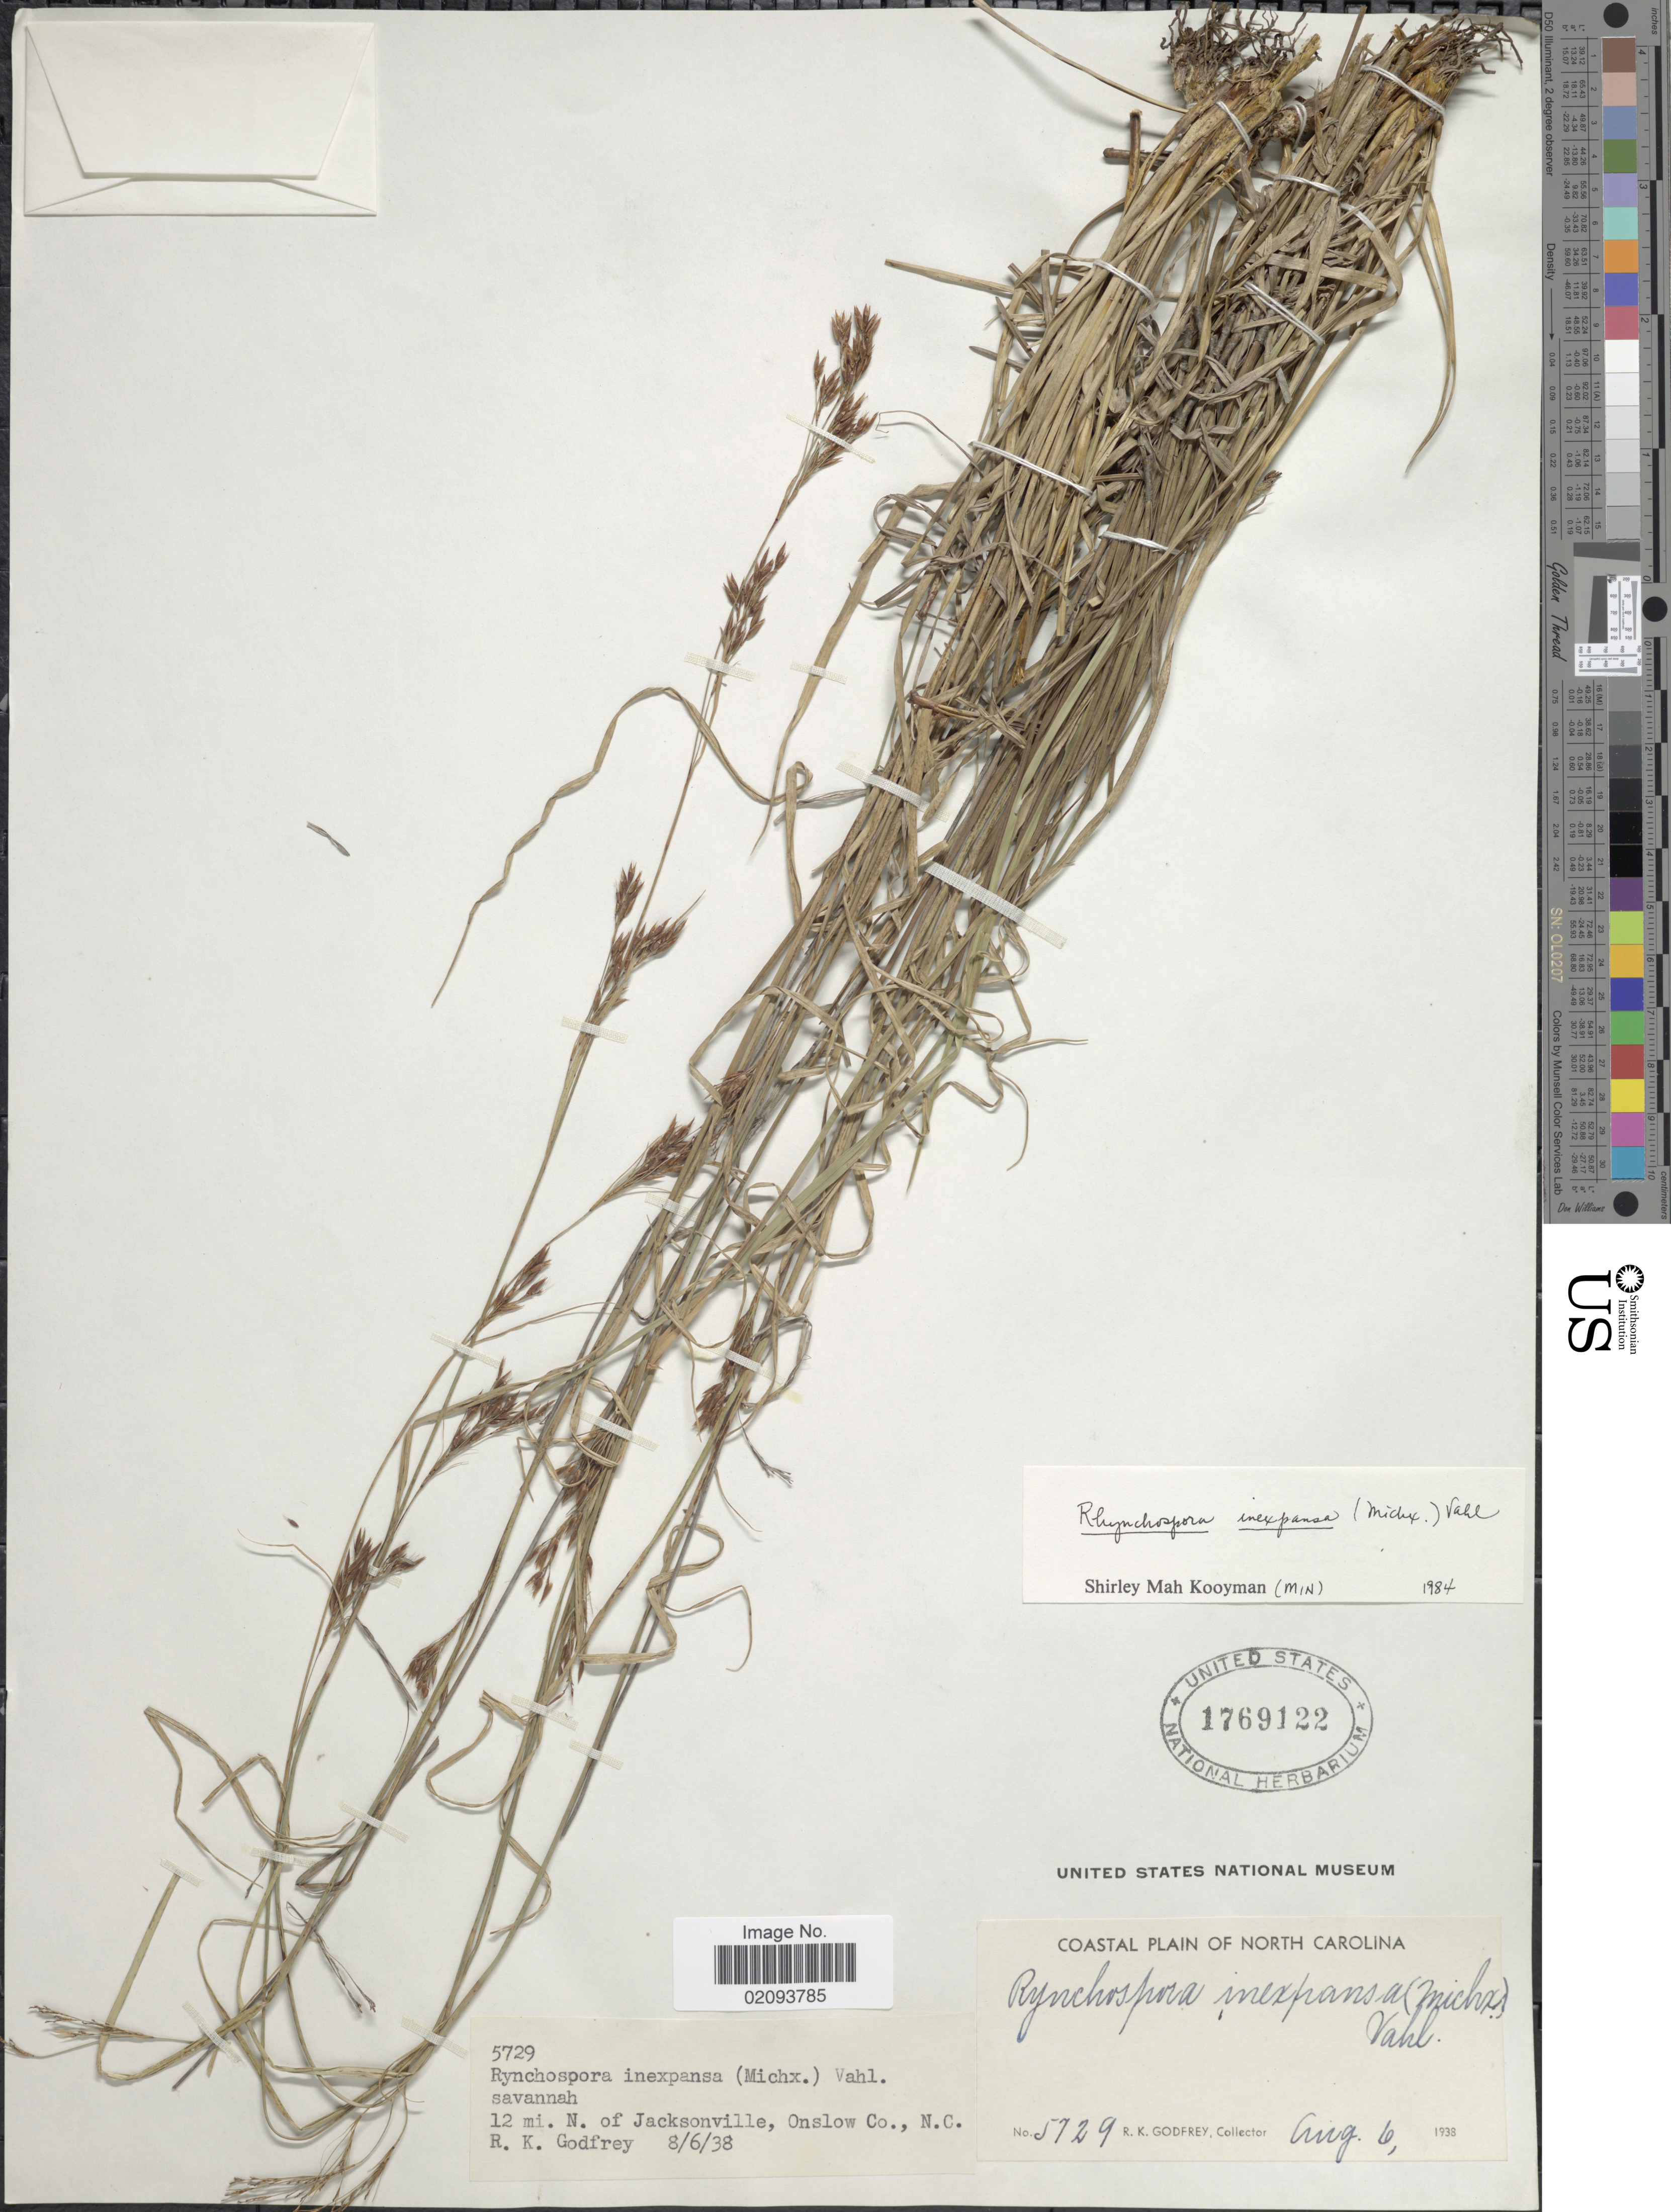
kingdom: Plantae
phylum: Tracheophyta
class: Liliopsida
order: Poales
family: Cyperaceae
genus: Rhynchospora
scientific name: Rhynchospora inexpansa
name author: (Michx.) Vahl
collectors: R. K. Godfrey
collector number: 5729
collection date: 1938-08-06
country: United States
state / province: North Carolina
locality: Coastal Plain of North Carolina. Savannah, 12 mi. N. of Jacksonville, Onslow Co.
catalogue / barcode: US 1769122